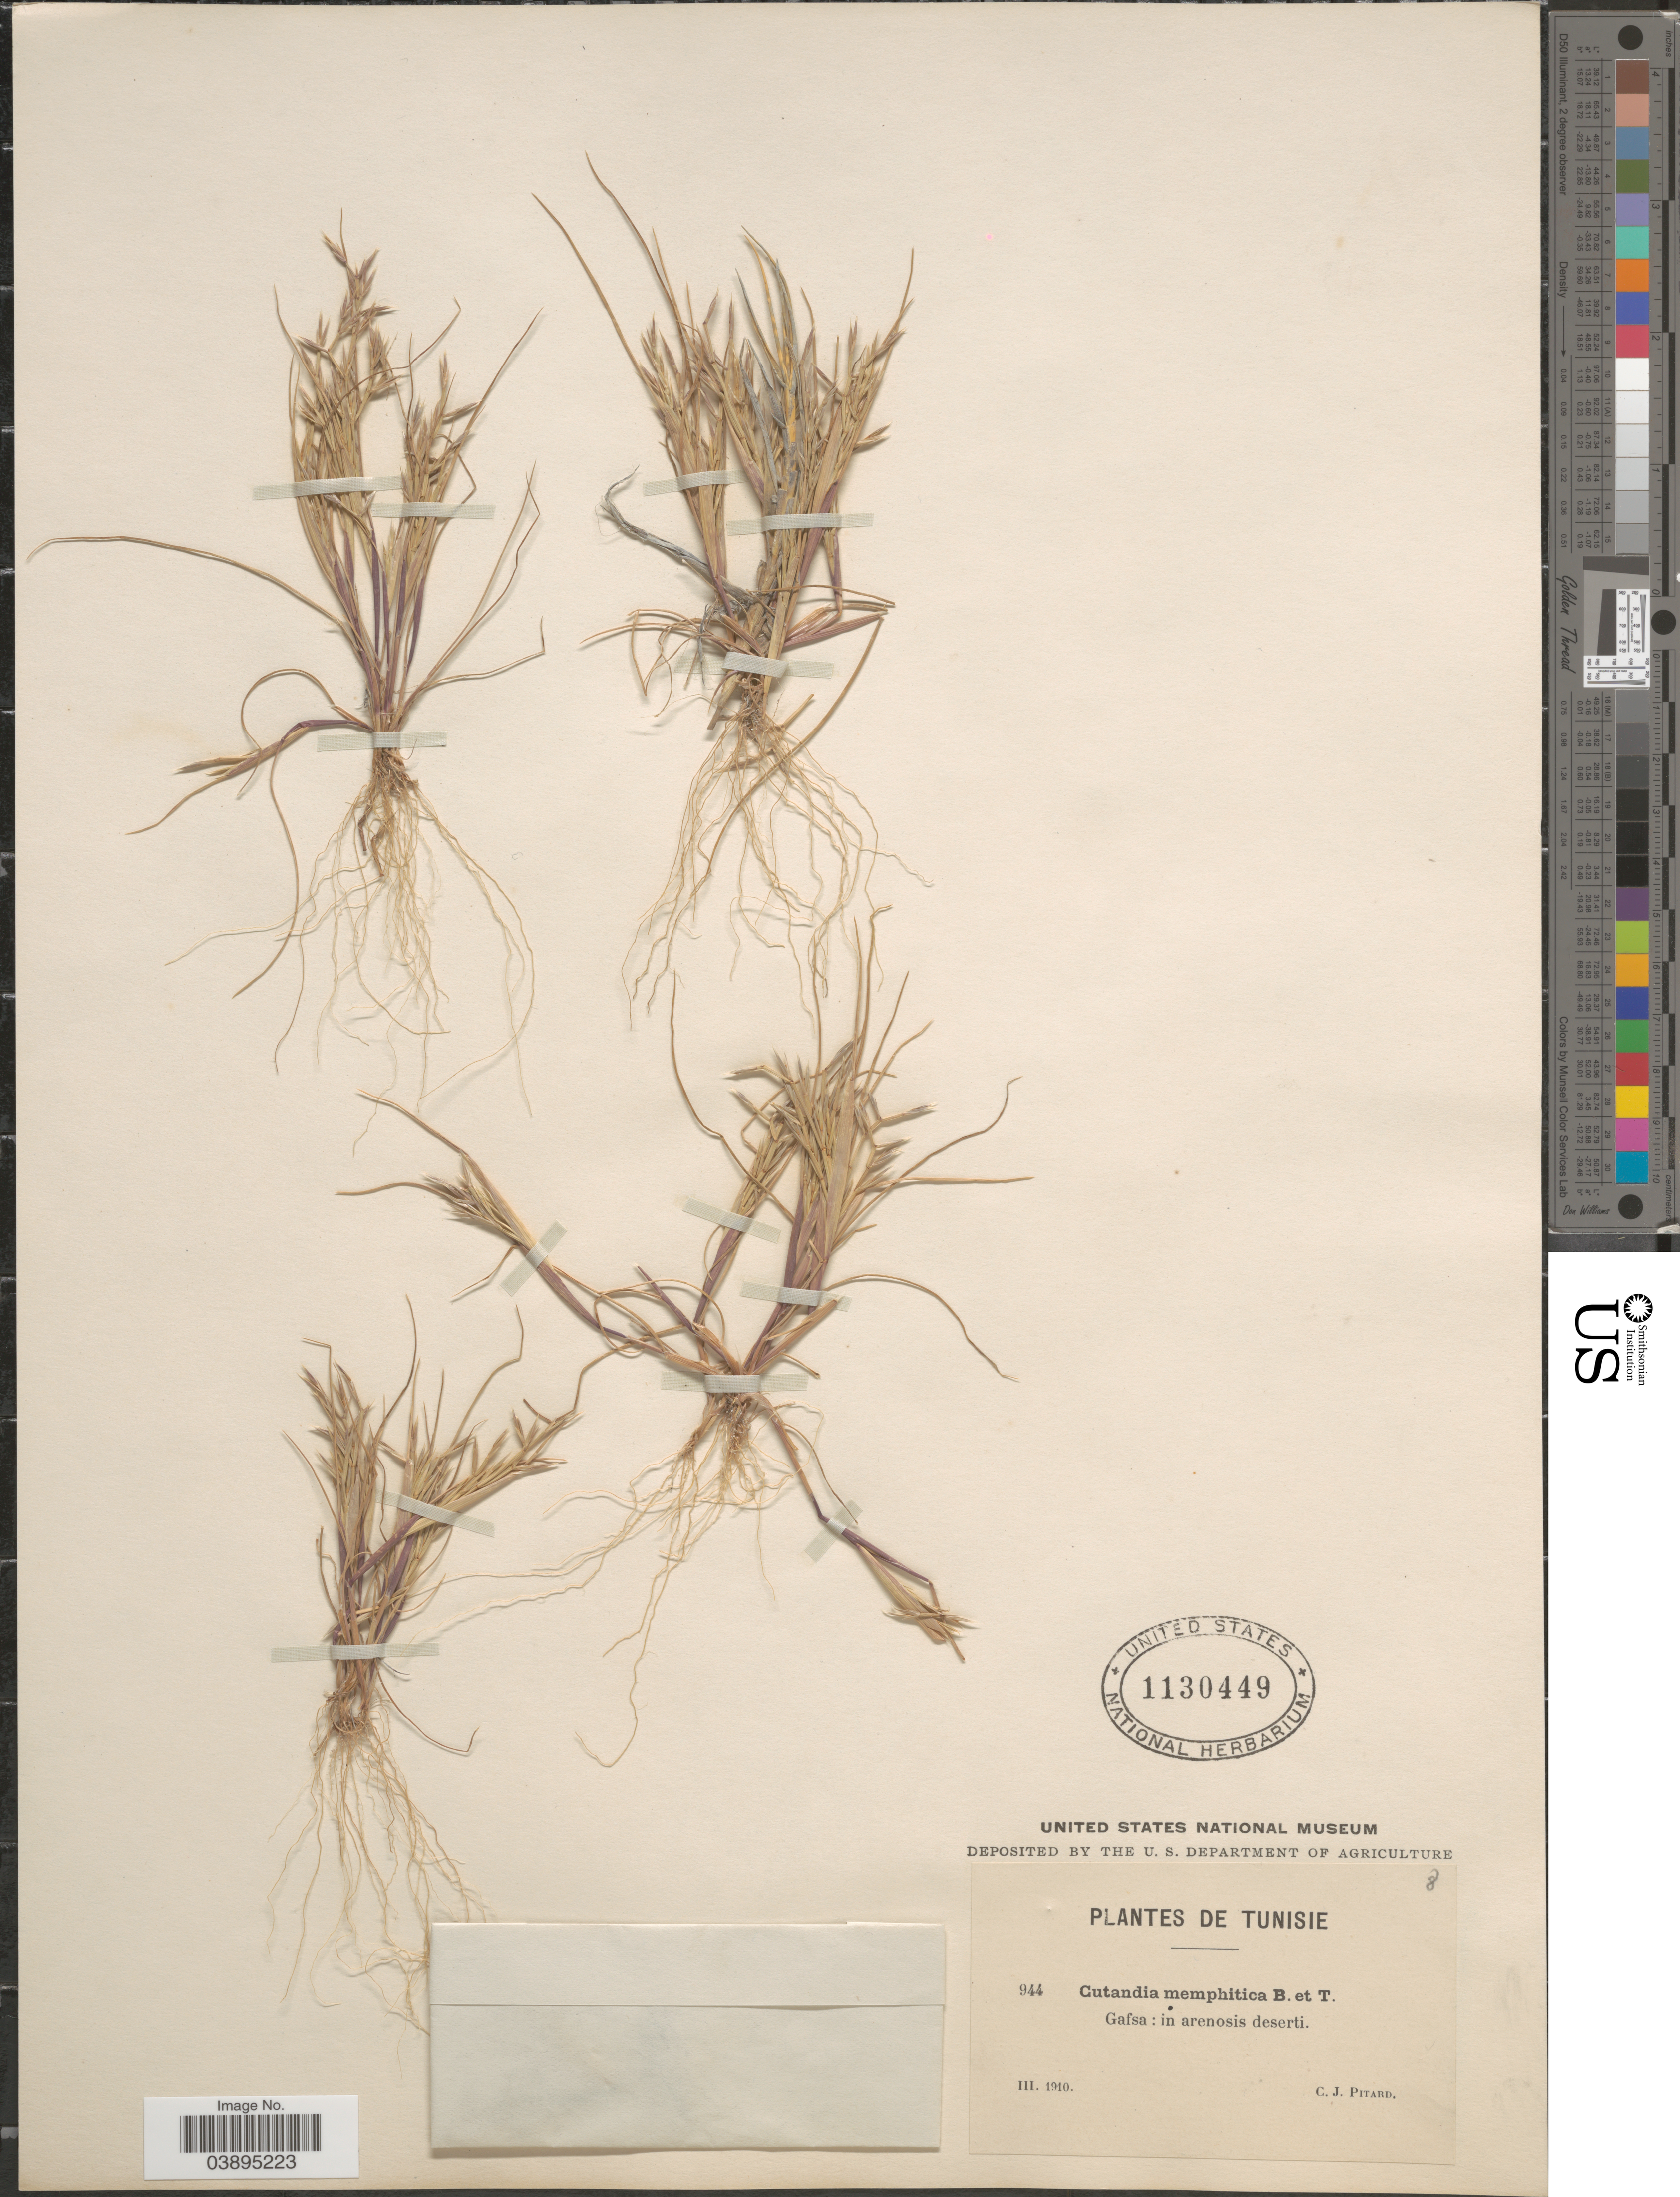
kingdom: Plantae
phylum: Tracheophyta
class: Liliopsida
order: Poales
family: Poaceae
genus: Cutandia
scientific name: Cutandia memphitica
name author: (Spreng.) K. Richt.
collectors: C. Pitard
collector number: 944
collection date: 1910-03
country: Tunisia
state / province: Gafsa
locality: In arenosis deserti.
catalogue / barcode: US 1130449